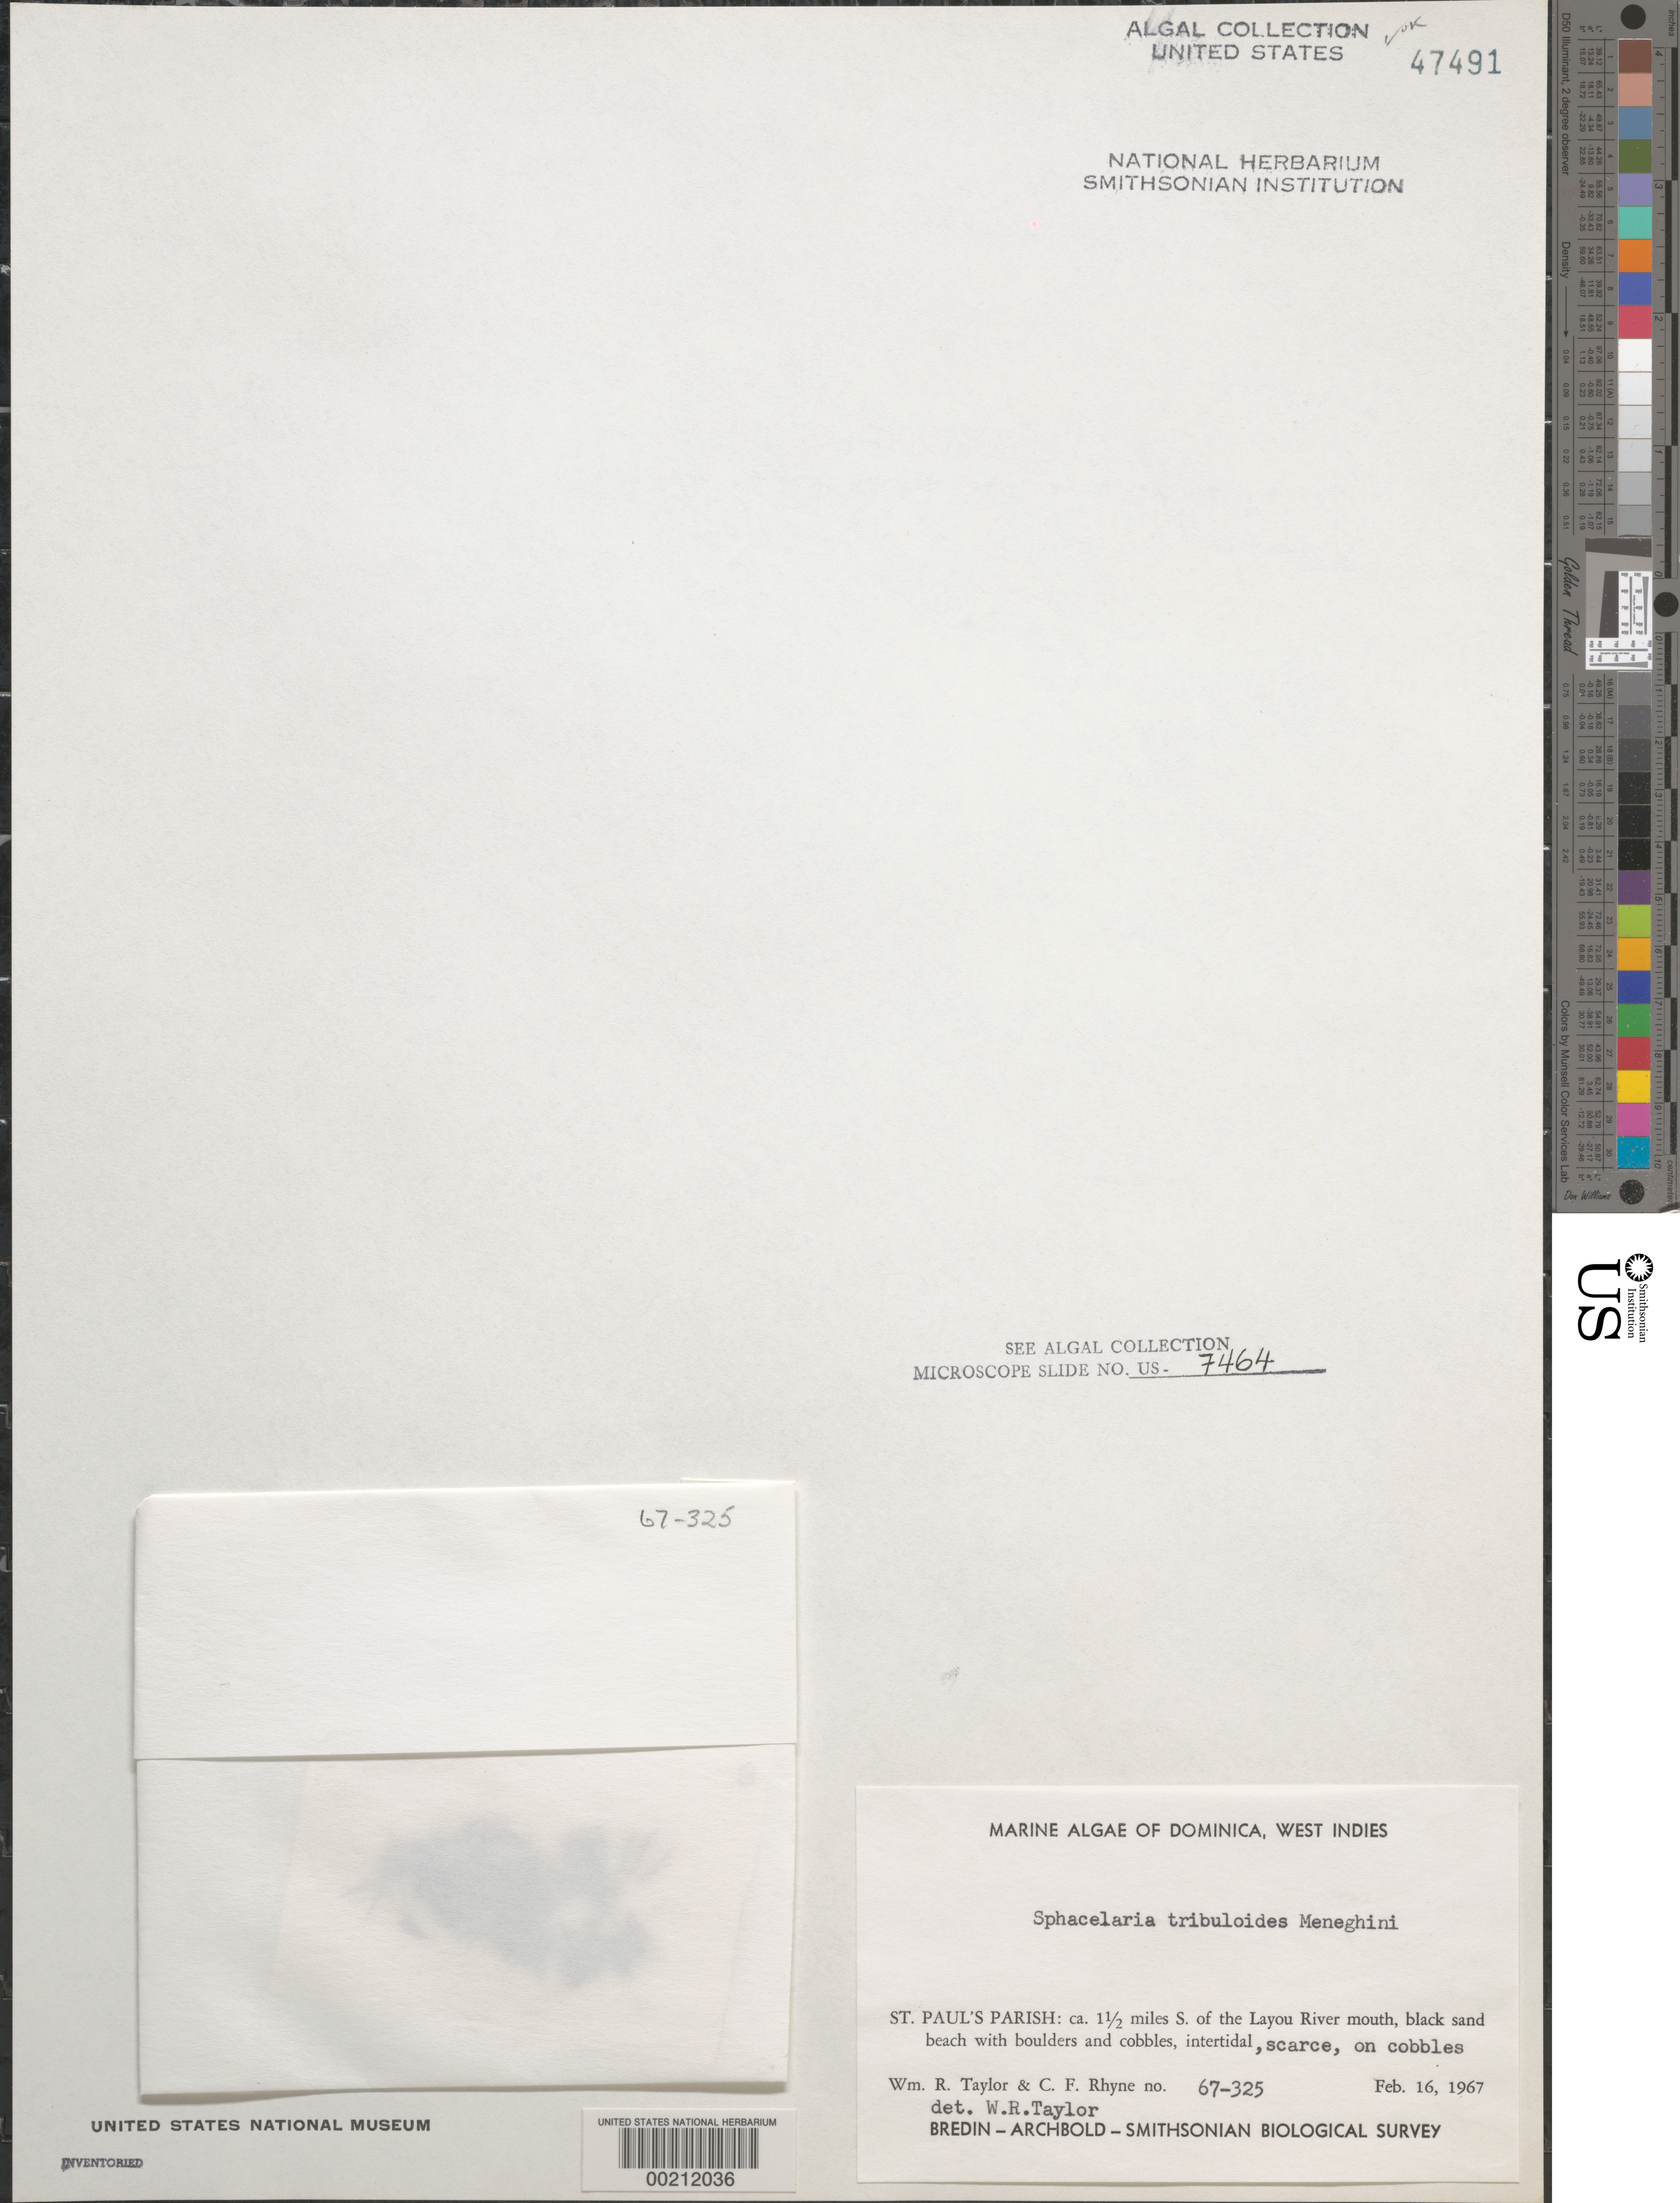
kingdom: Chromista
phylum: Ochrophyta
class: Phaeophyceae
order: Sphacelariales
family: Sphacelariaceae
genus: Sphacelaria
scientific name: Sphacelaria tribuloides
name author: Menegh.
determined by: Taylor, William R.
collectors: W. R. Taylor & C. Rhyne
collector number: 67-325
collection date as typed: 16 Feb 1967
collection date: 1967-02-16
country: Dominica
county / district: St. Paul's Parish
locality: Ca. 1.5 miles south of Layou River mouth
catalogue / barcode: US 47491